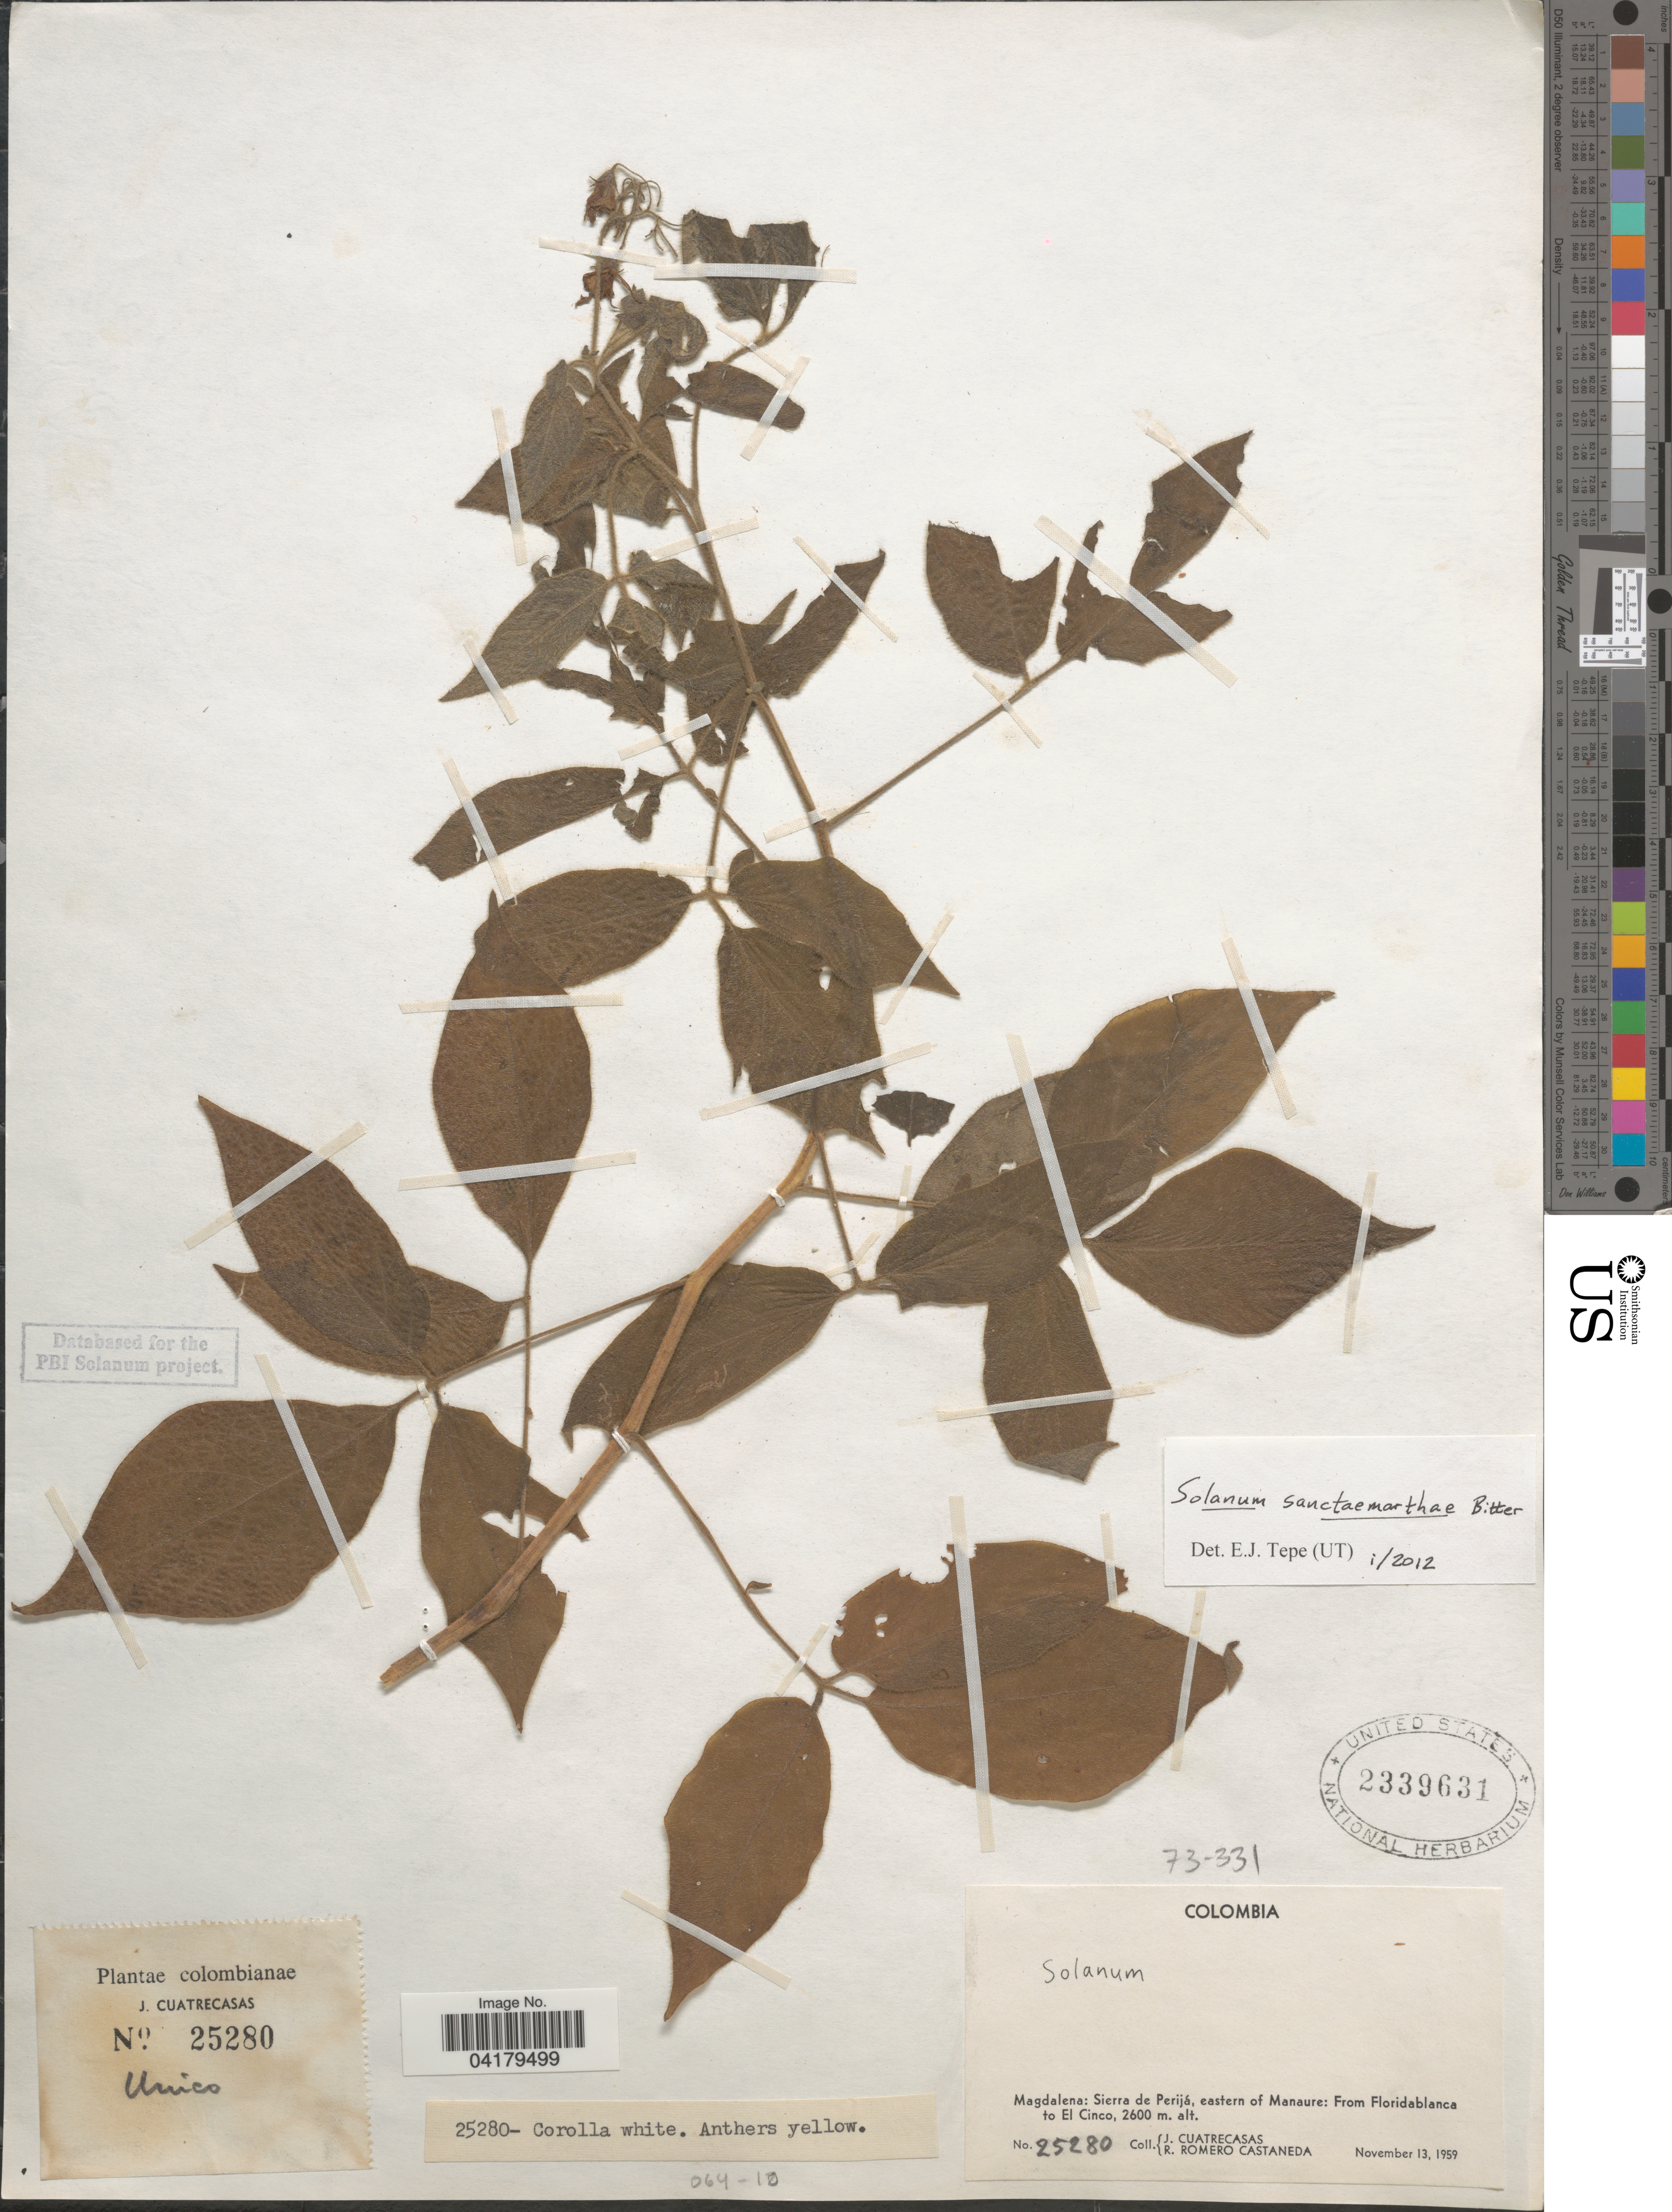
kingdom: Plantae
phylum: Tracheophyta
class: Magnoliopsida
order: Solanales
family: Solanaceae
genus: Solanum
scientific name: Solanum sanctae-marthae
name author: Bitter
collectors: J. Cuatrecasas & R. Romero Castañeda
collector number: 25280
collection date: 1959-11-13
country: Colombia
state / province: Magdalena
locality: Sierra de Perijá, eastern of Manaure: From Floridablanca to El Cinco.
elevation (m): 2600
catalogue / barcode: US 2339631